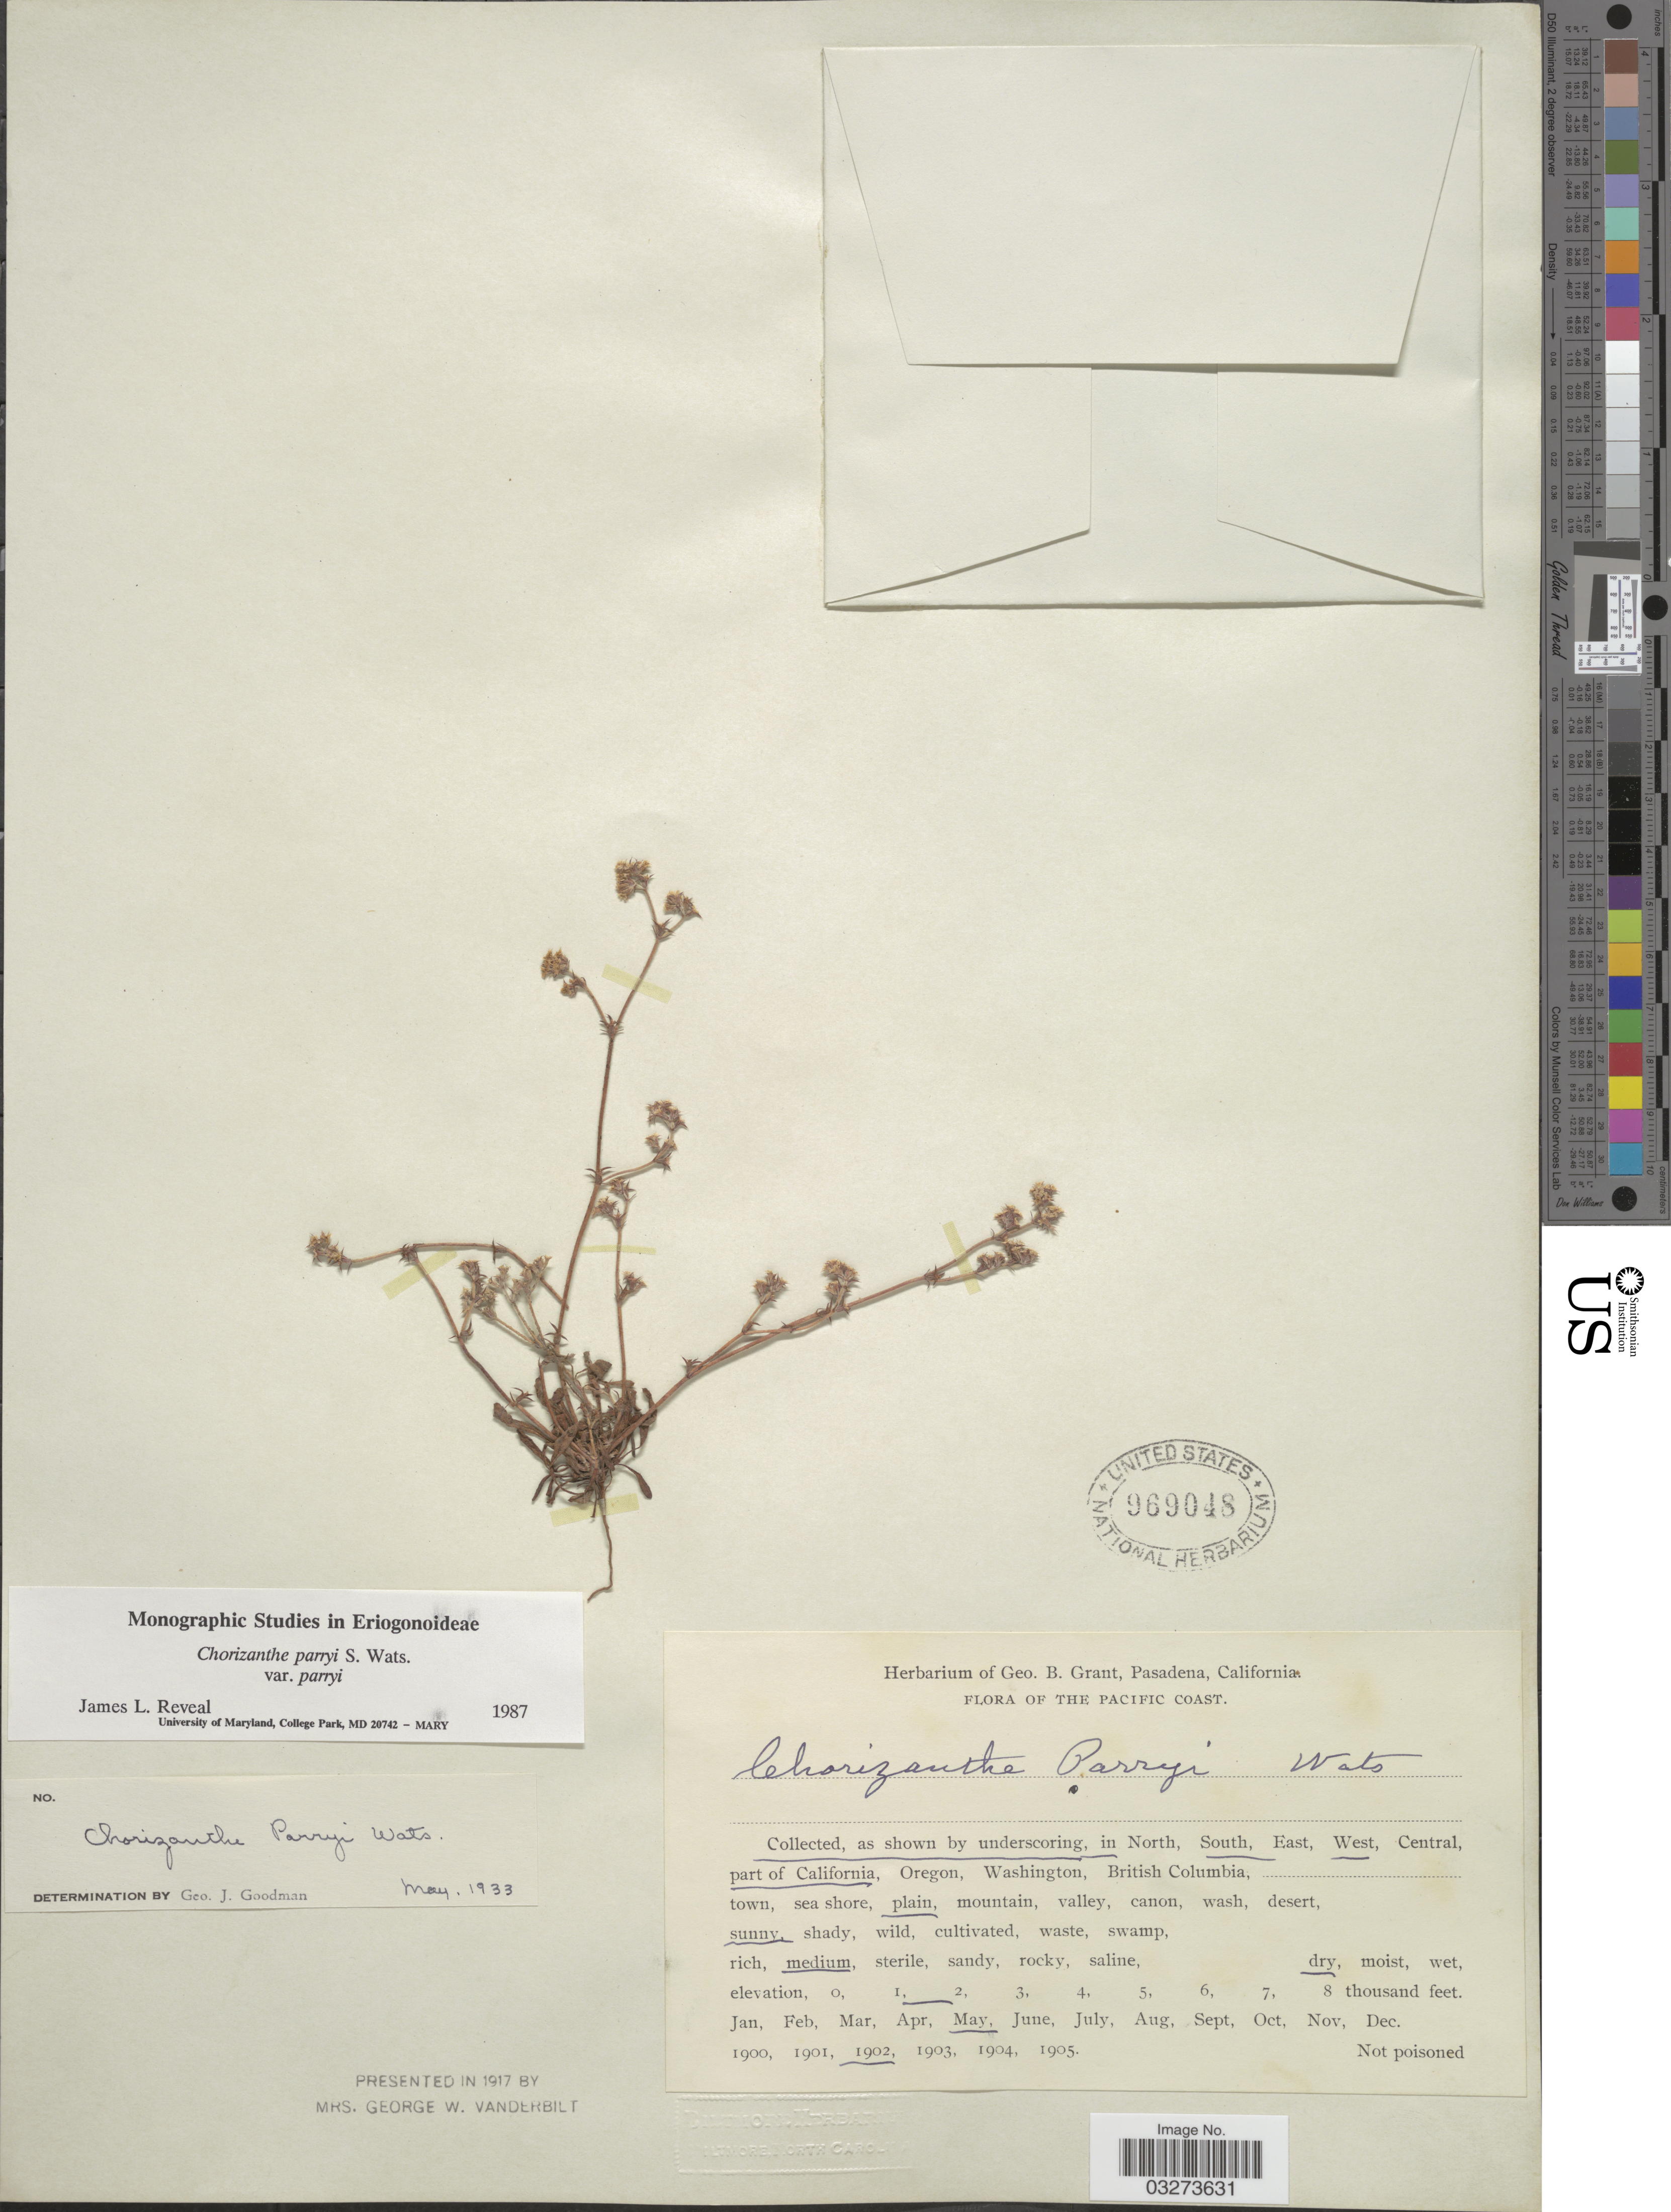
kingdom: Plantae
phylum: Tracheophyta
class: Magnoliopsida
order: Caryophyllales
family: Polygonaceae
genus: Chorizanthe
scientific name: Chorizanthe parryi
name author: S. Watson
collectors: ex herb. Geo. B. Grant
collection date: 1902-05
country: United States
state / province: California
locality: The Pacific Coast. South West part of California.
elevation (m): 305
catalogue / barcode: US 969048